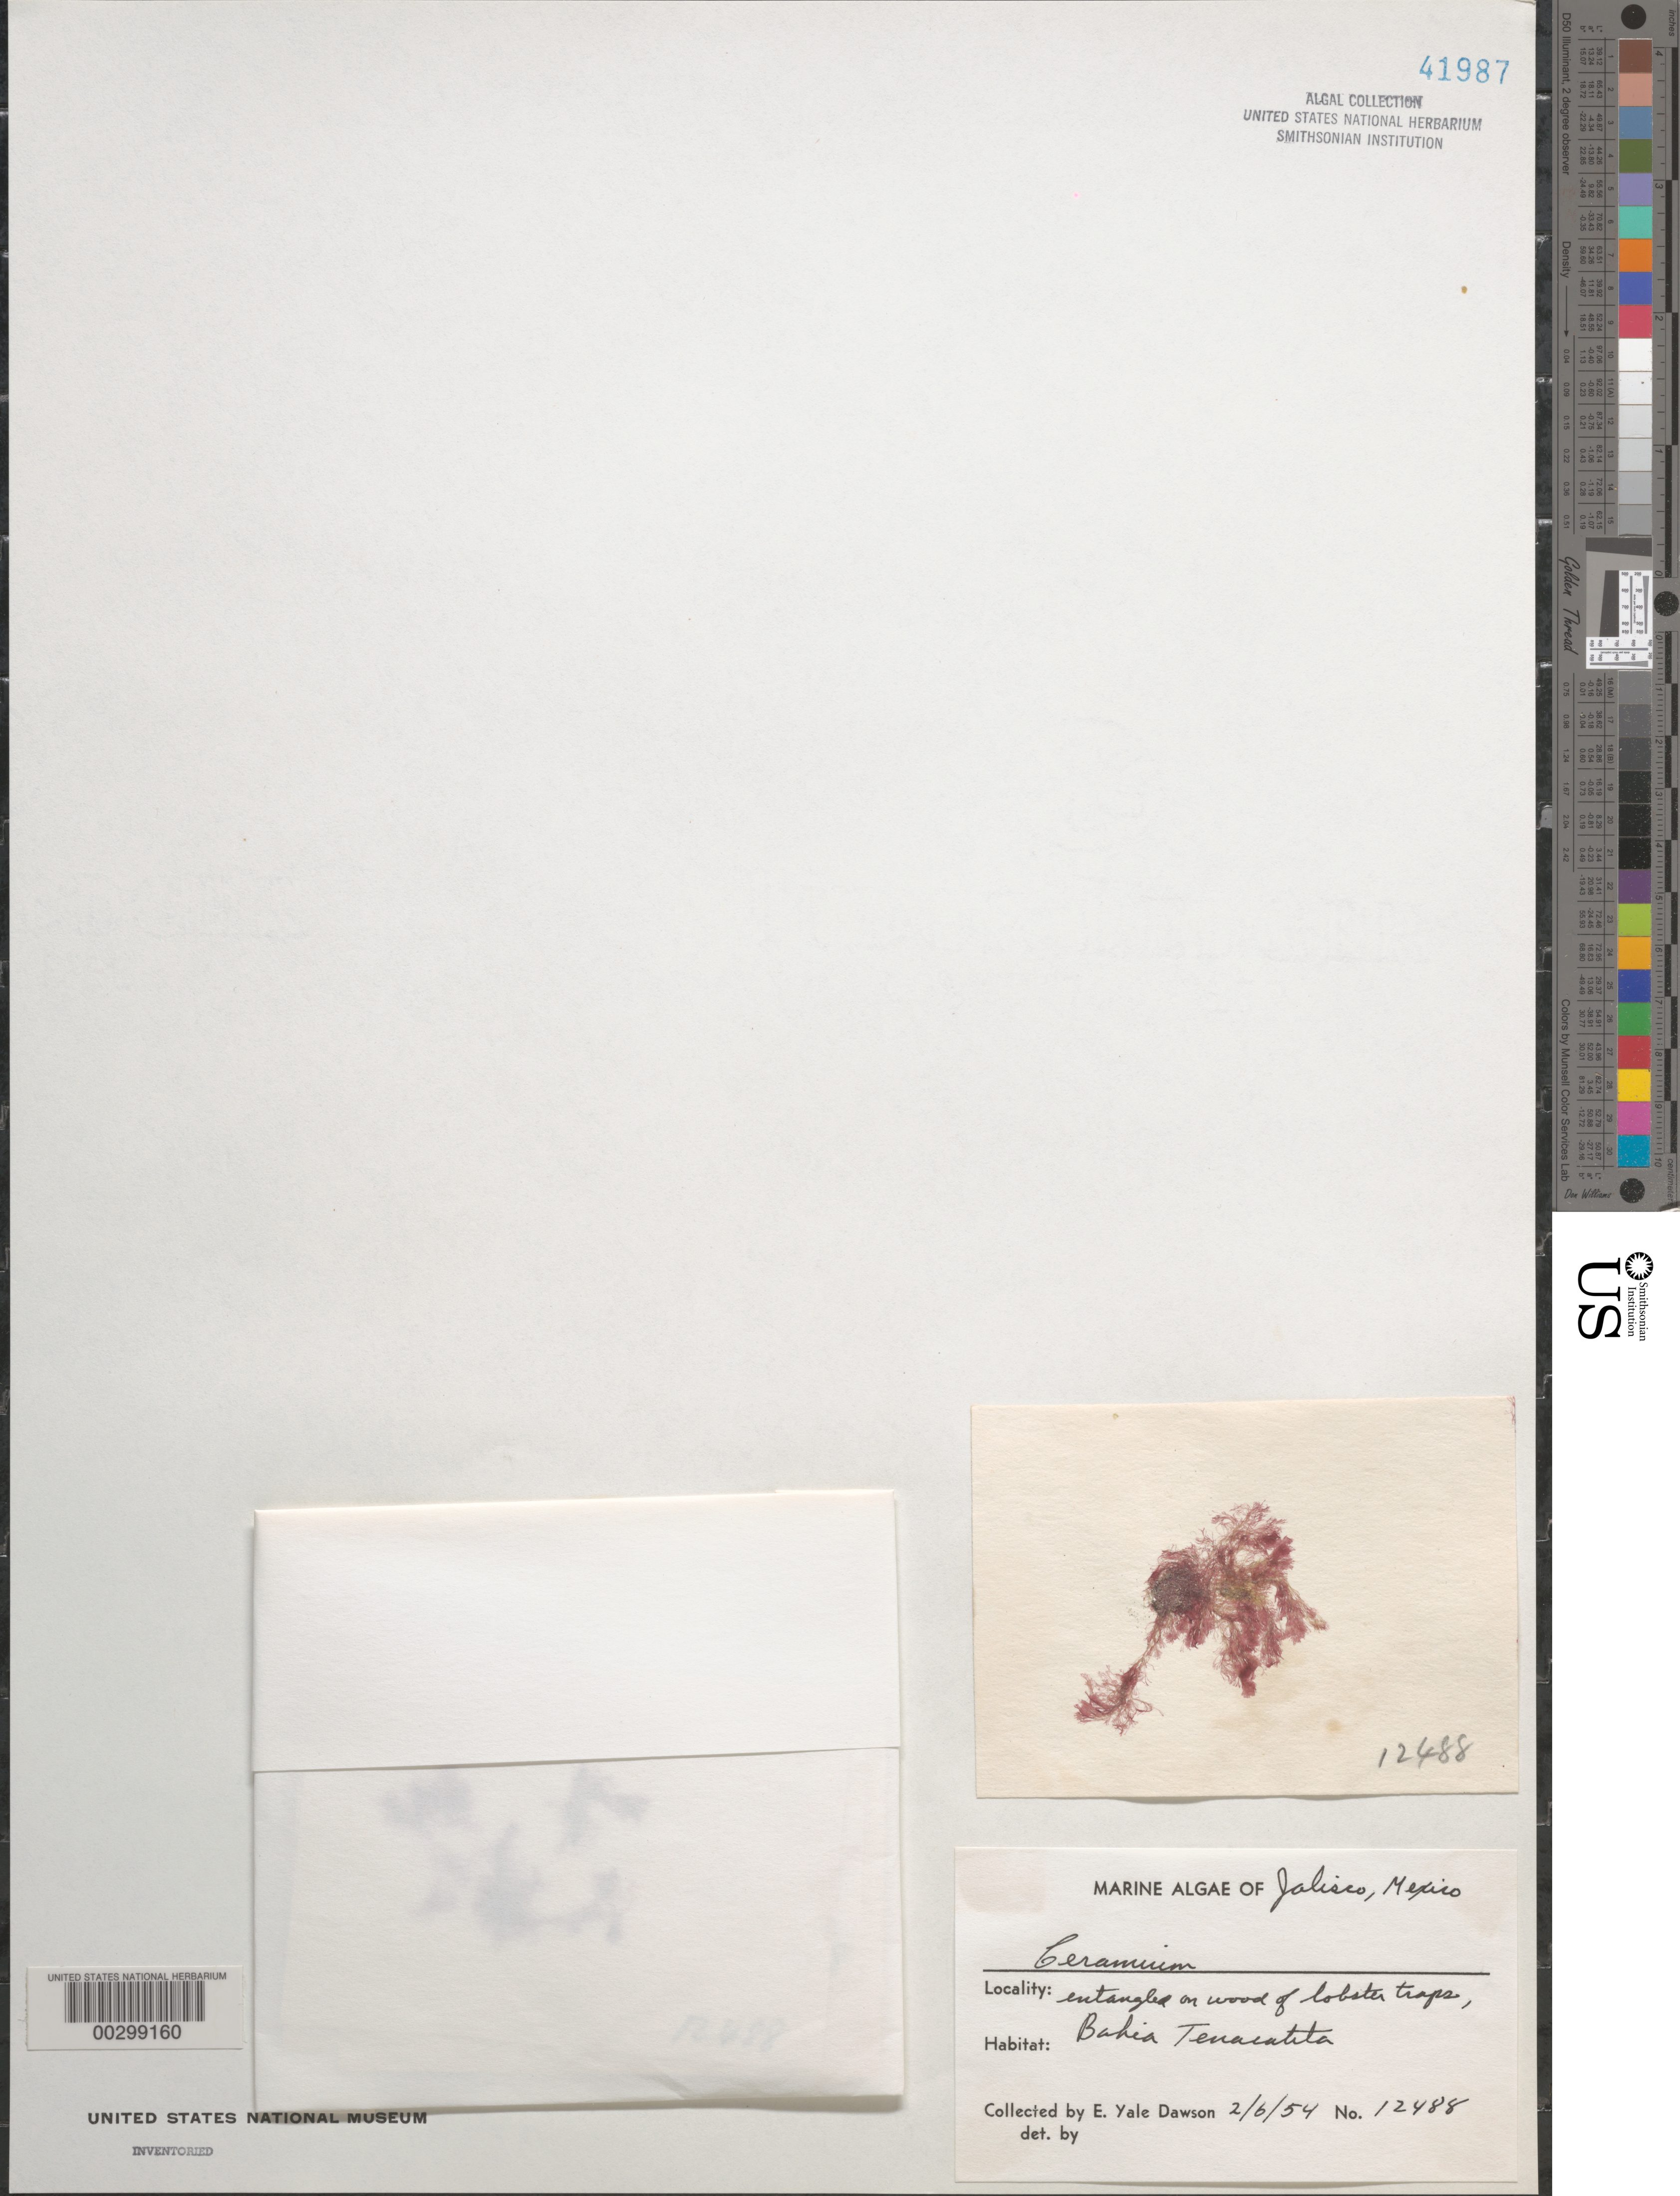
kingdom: Plantae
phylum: Rhodophyta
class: Florideophyceae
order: Ceramiales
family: Ceramiaceae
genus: Ceramium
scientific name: Ceramium sp.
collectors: E. Y. Dawson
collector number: EYD 12488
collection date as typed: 06 Feb 1954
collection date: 1954-02-06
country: Mexico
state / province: Jalisco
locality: Bahia Tenacatita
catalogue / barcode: US 41987